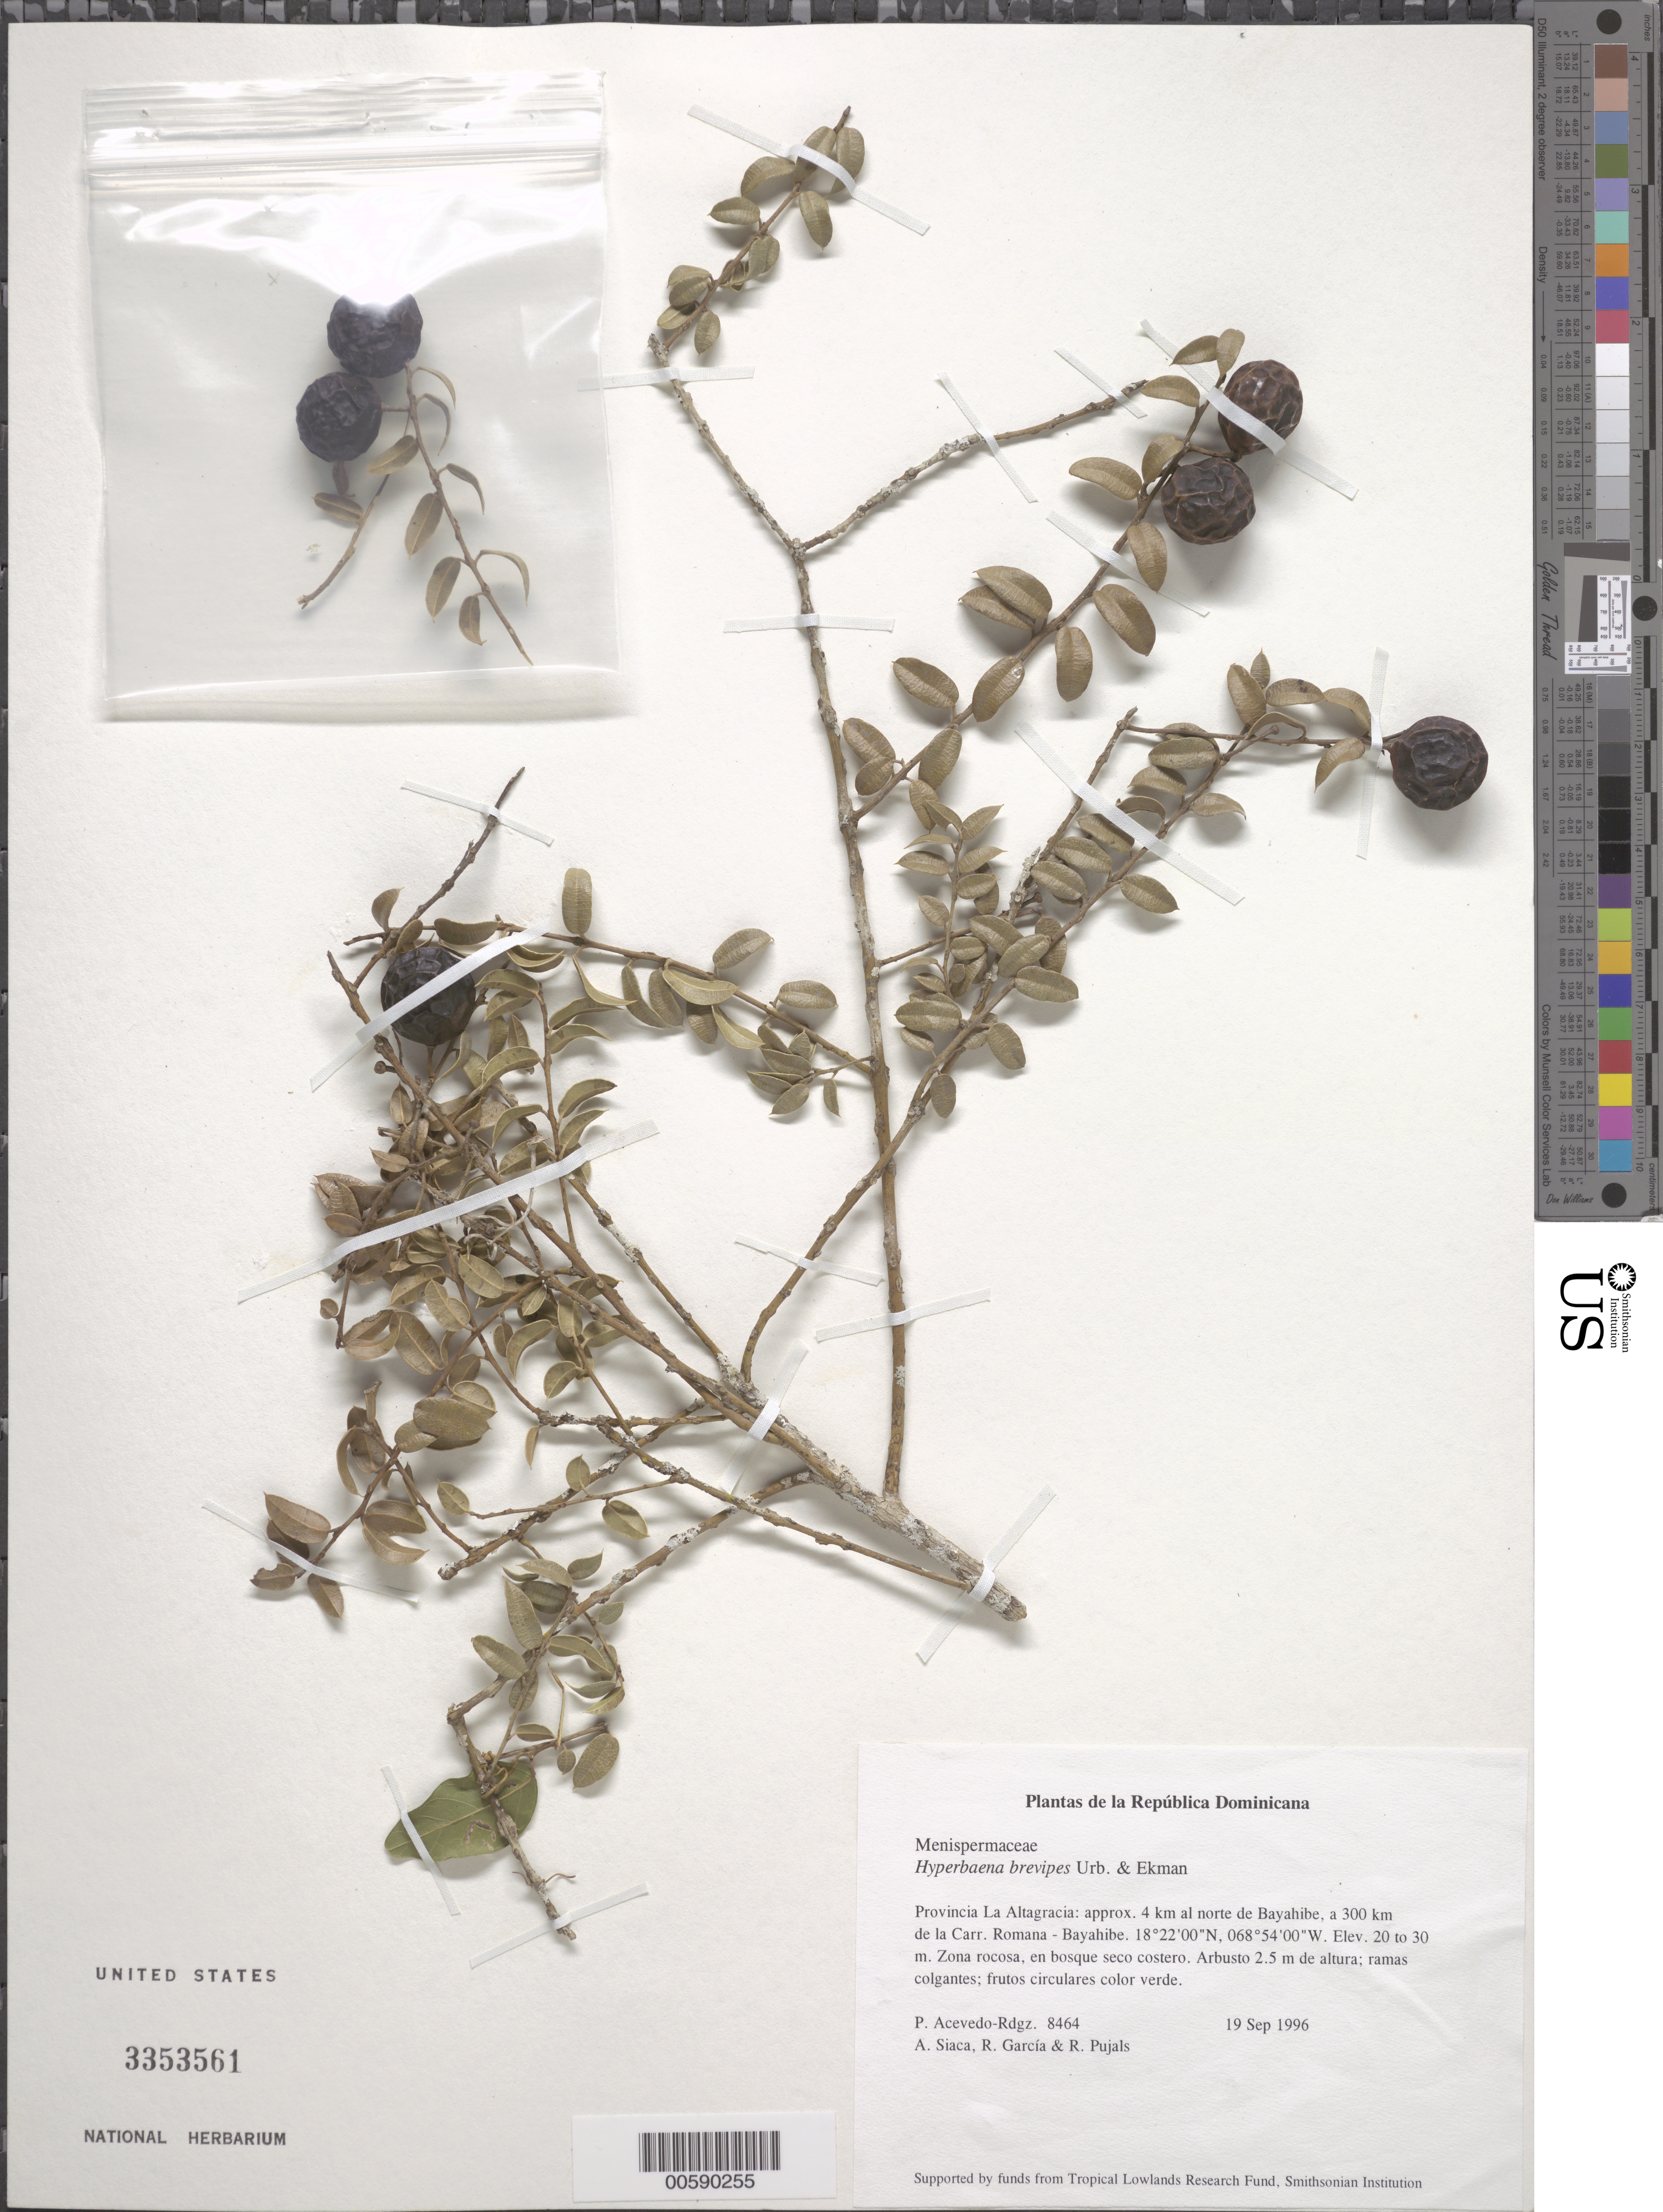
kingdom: Plantae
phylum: Tracheophyta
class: Magnoliopsida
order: Ranunculales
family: Menispermaceae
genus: Hyperbaena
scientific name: Hyperbaena brevipes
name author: Urb. & Ekman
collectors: P. Acevedo-Rodr., A. Siaca, R. G. García & R. Pujals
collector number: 8464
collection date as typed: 19 Sep 1996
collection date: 1996-09-19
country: Dominican Republic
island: Hispaniola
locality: Provincia La Altagracia: approx. 4 km al norte de Bayahibe, a 300 km de la Carr. Romana - Bayahibe.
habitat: Zona rocosa, en bosqueseco costero.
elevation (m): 20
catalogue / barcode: US 3353561